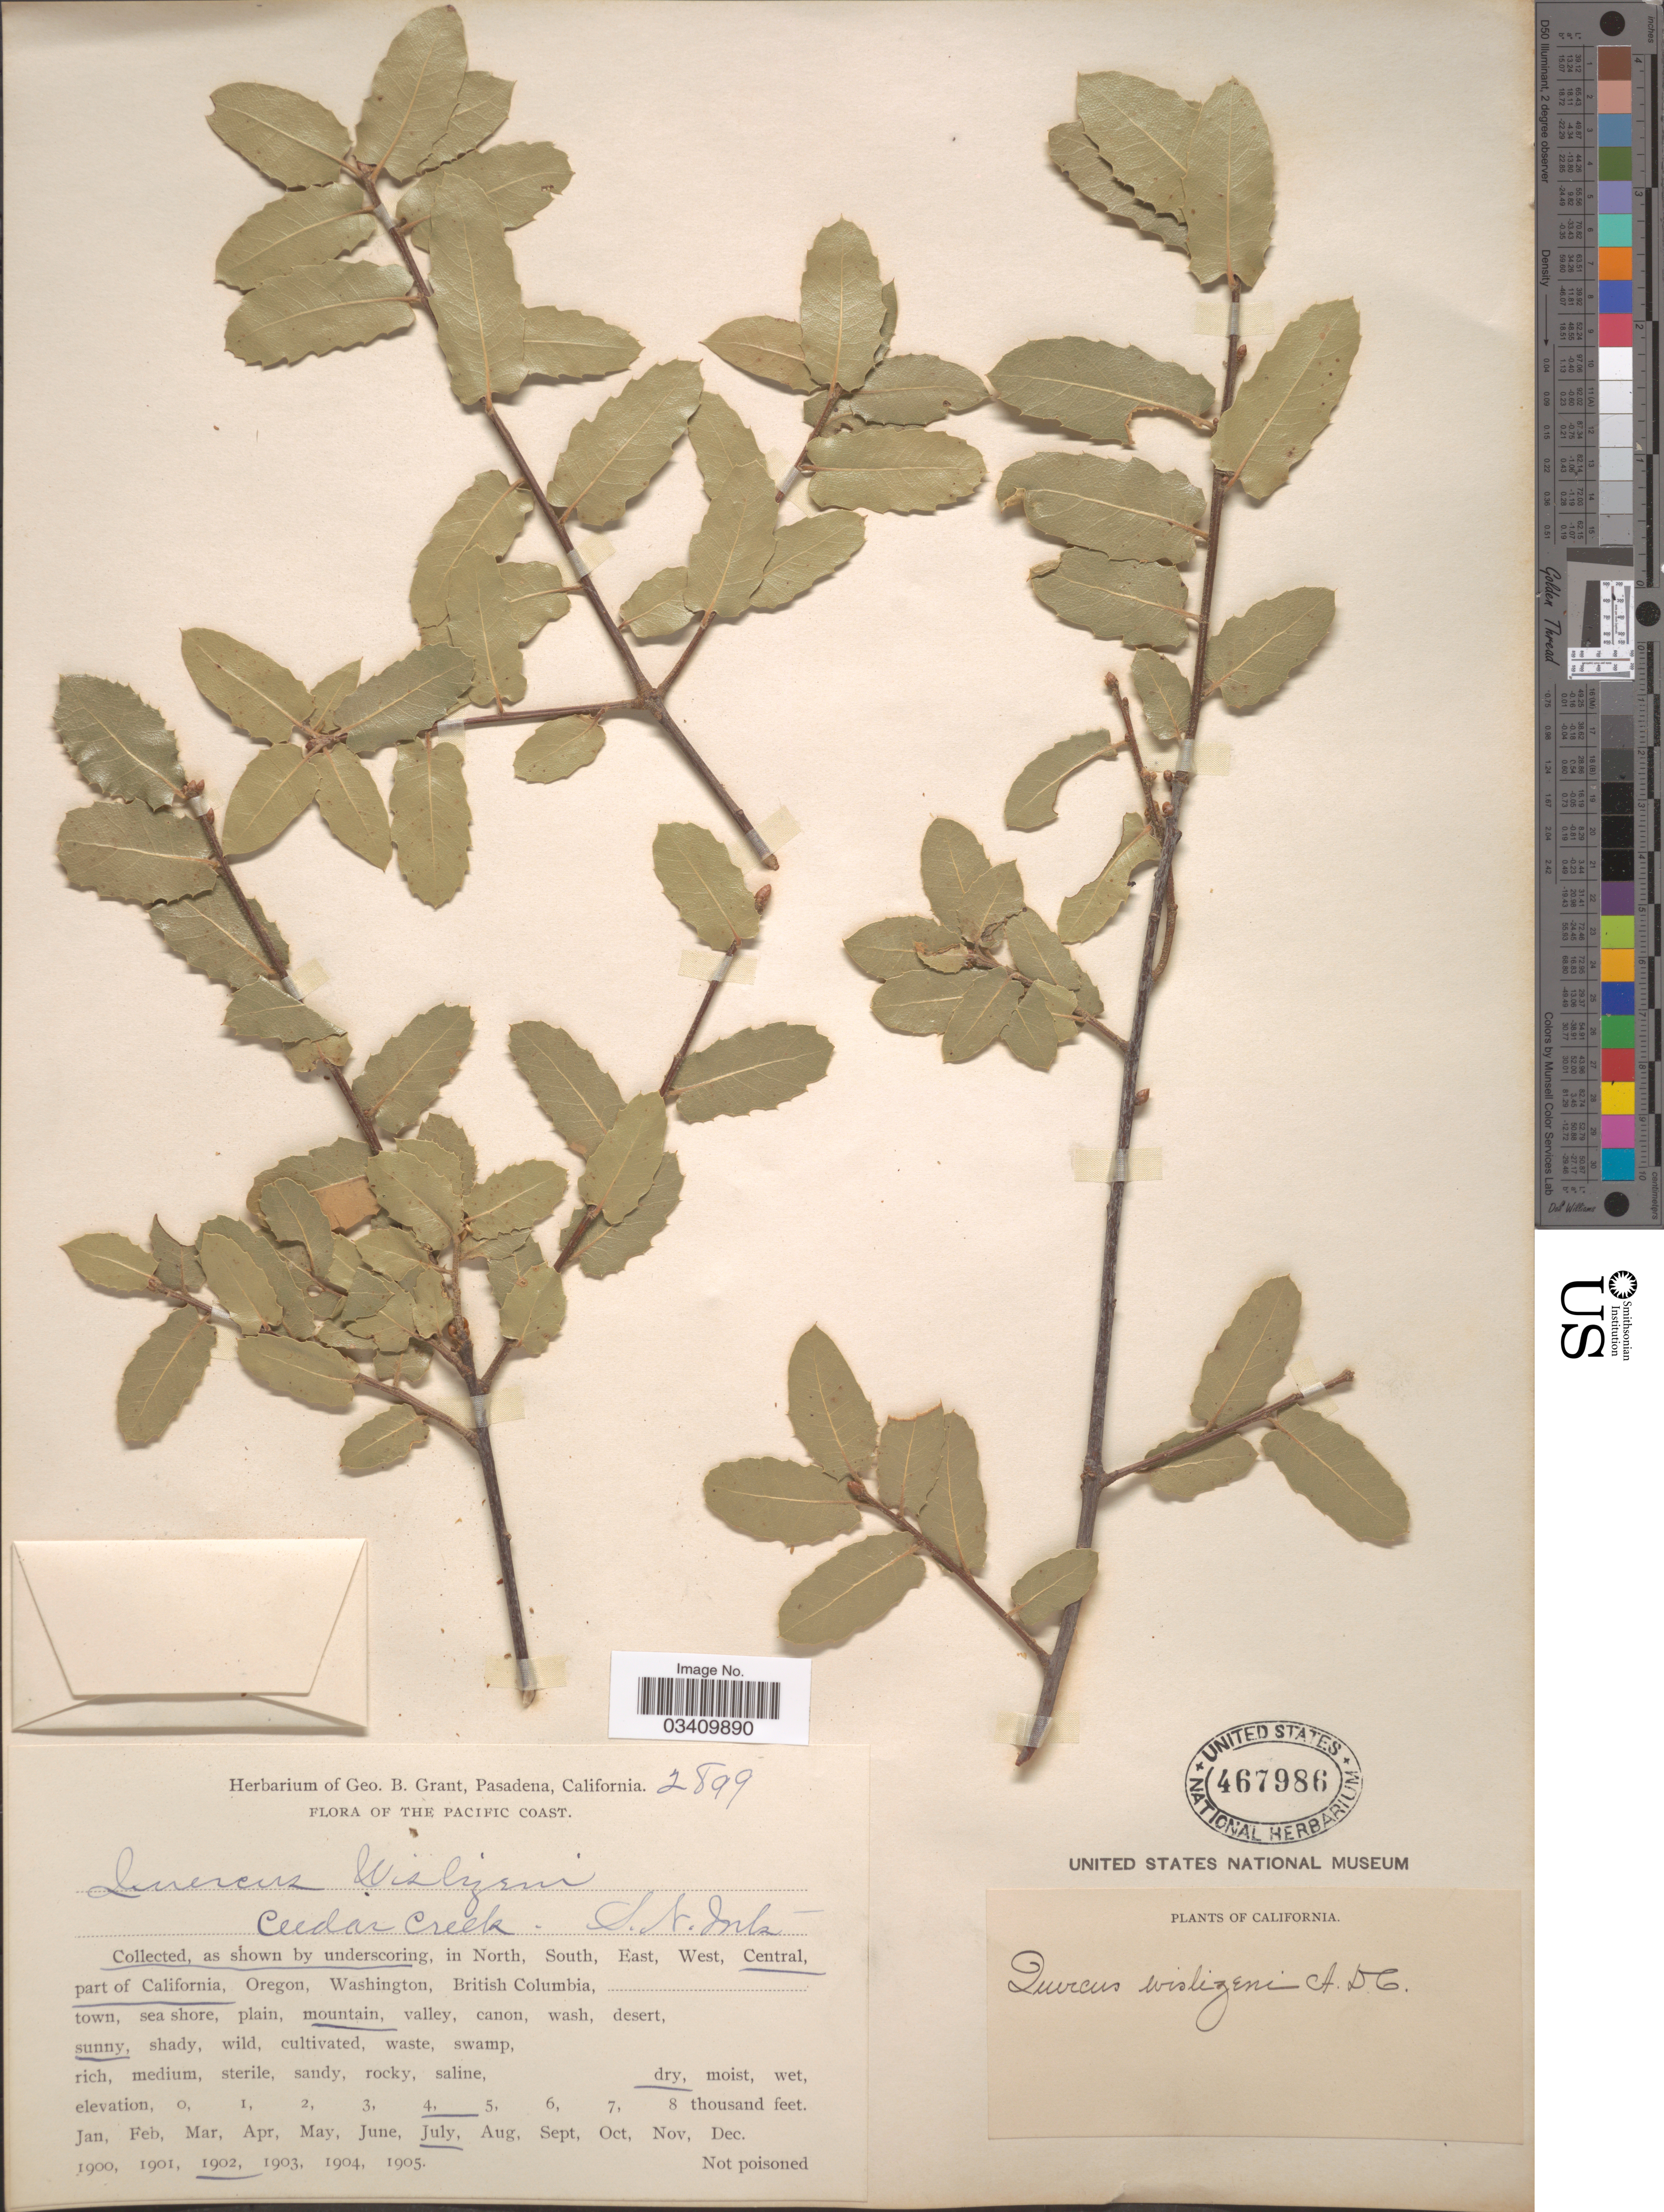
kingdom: Plantae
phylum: Tracheophyta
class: Magnoliopsida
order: Fagales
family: Fagaceae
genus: Quercus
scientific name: Quercus wislizeni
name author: A. DC.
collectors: ex herb. Geo. B. Grant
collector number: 2899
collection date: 1902-07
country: United States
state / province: California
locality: The Pacific Coast. Ceedar Creek. S.W. Mts. Central part of California.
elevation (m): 1219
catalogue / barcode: US 467986